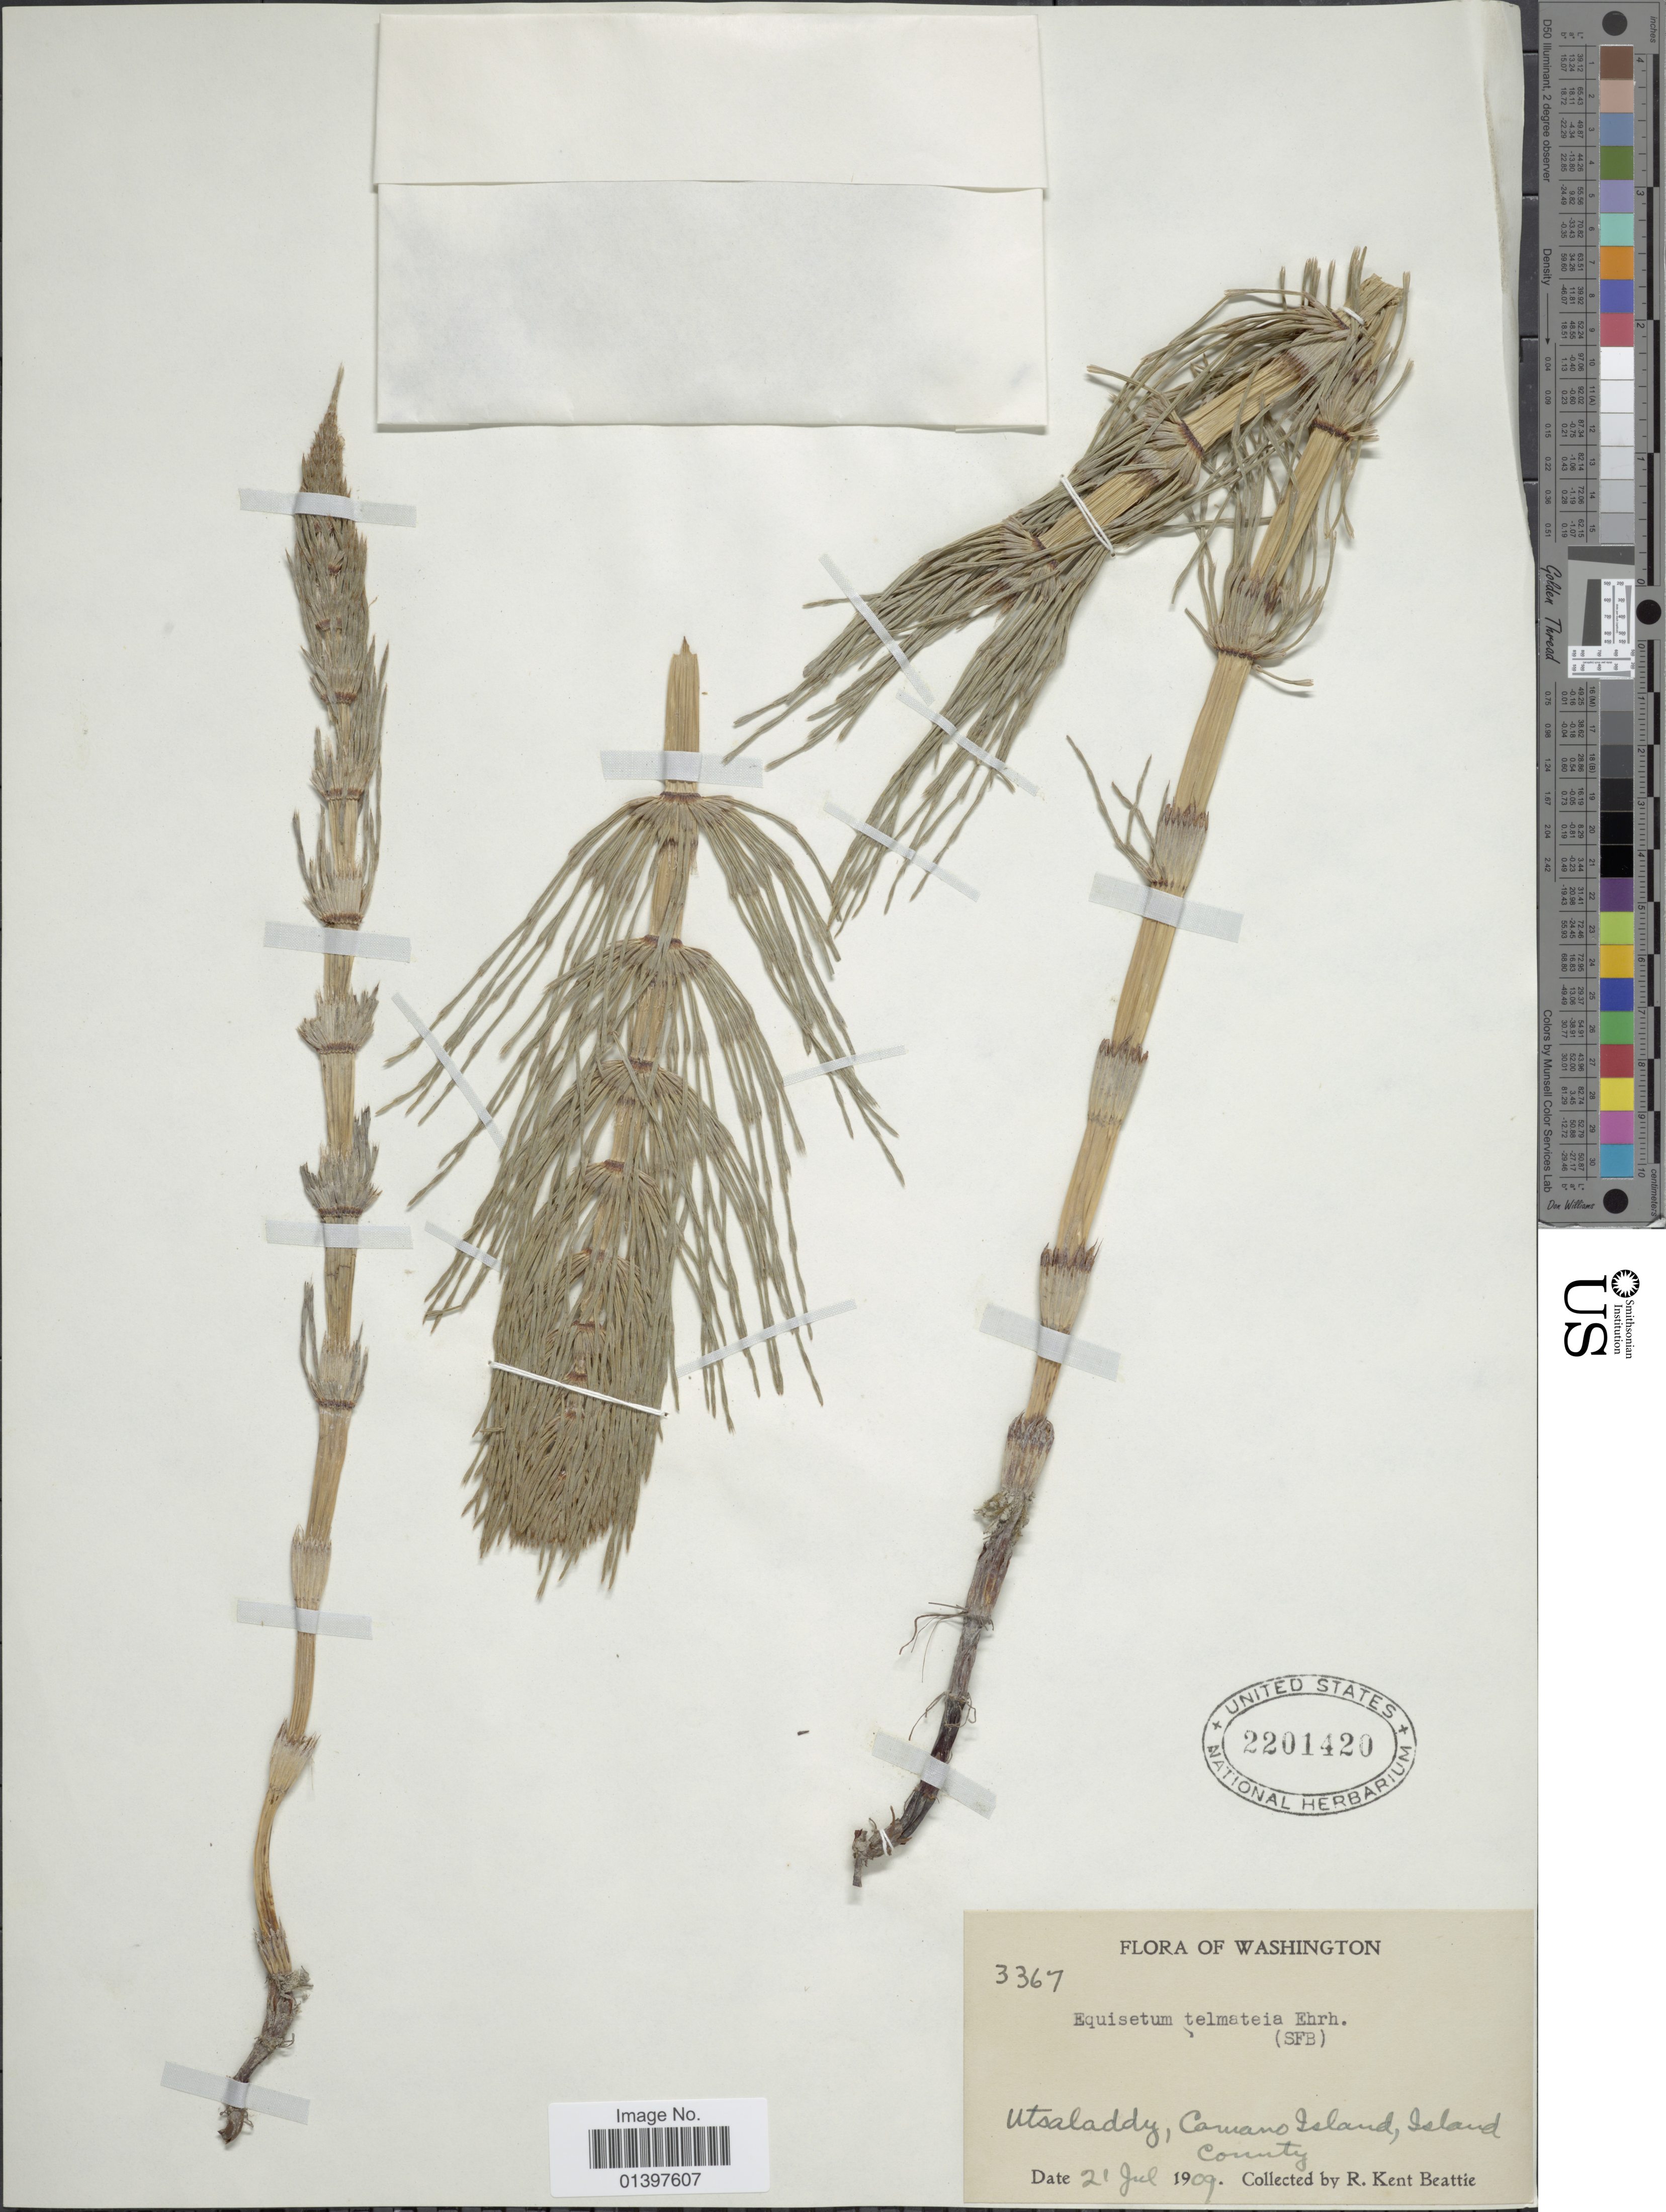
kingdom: Plantae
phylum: Tracheophyta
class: Polypodiopsida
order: Equisetales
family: Equisetaceae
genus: Equisetum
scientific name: Equisetum telmateia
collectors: R. K. Beattie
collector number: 3367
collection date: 1909-07-21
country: United States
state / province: Washington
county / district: Island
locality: Utsaladdy, Comano island, Island County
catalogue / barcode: US 2201420